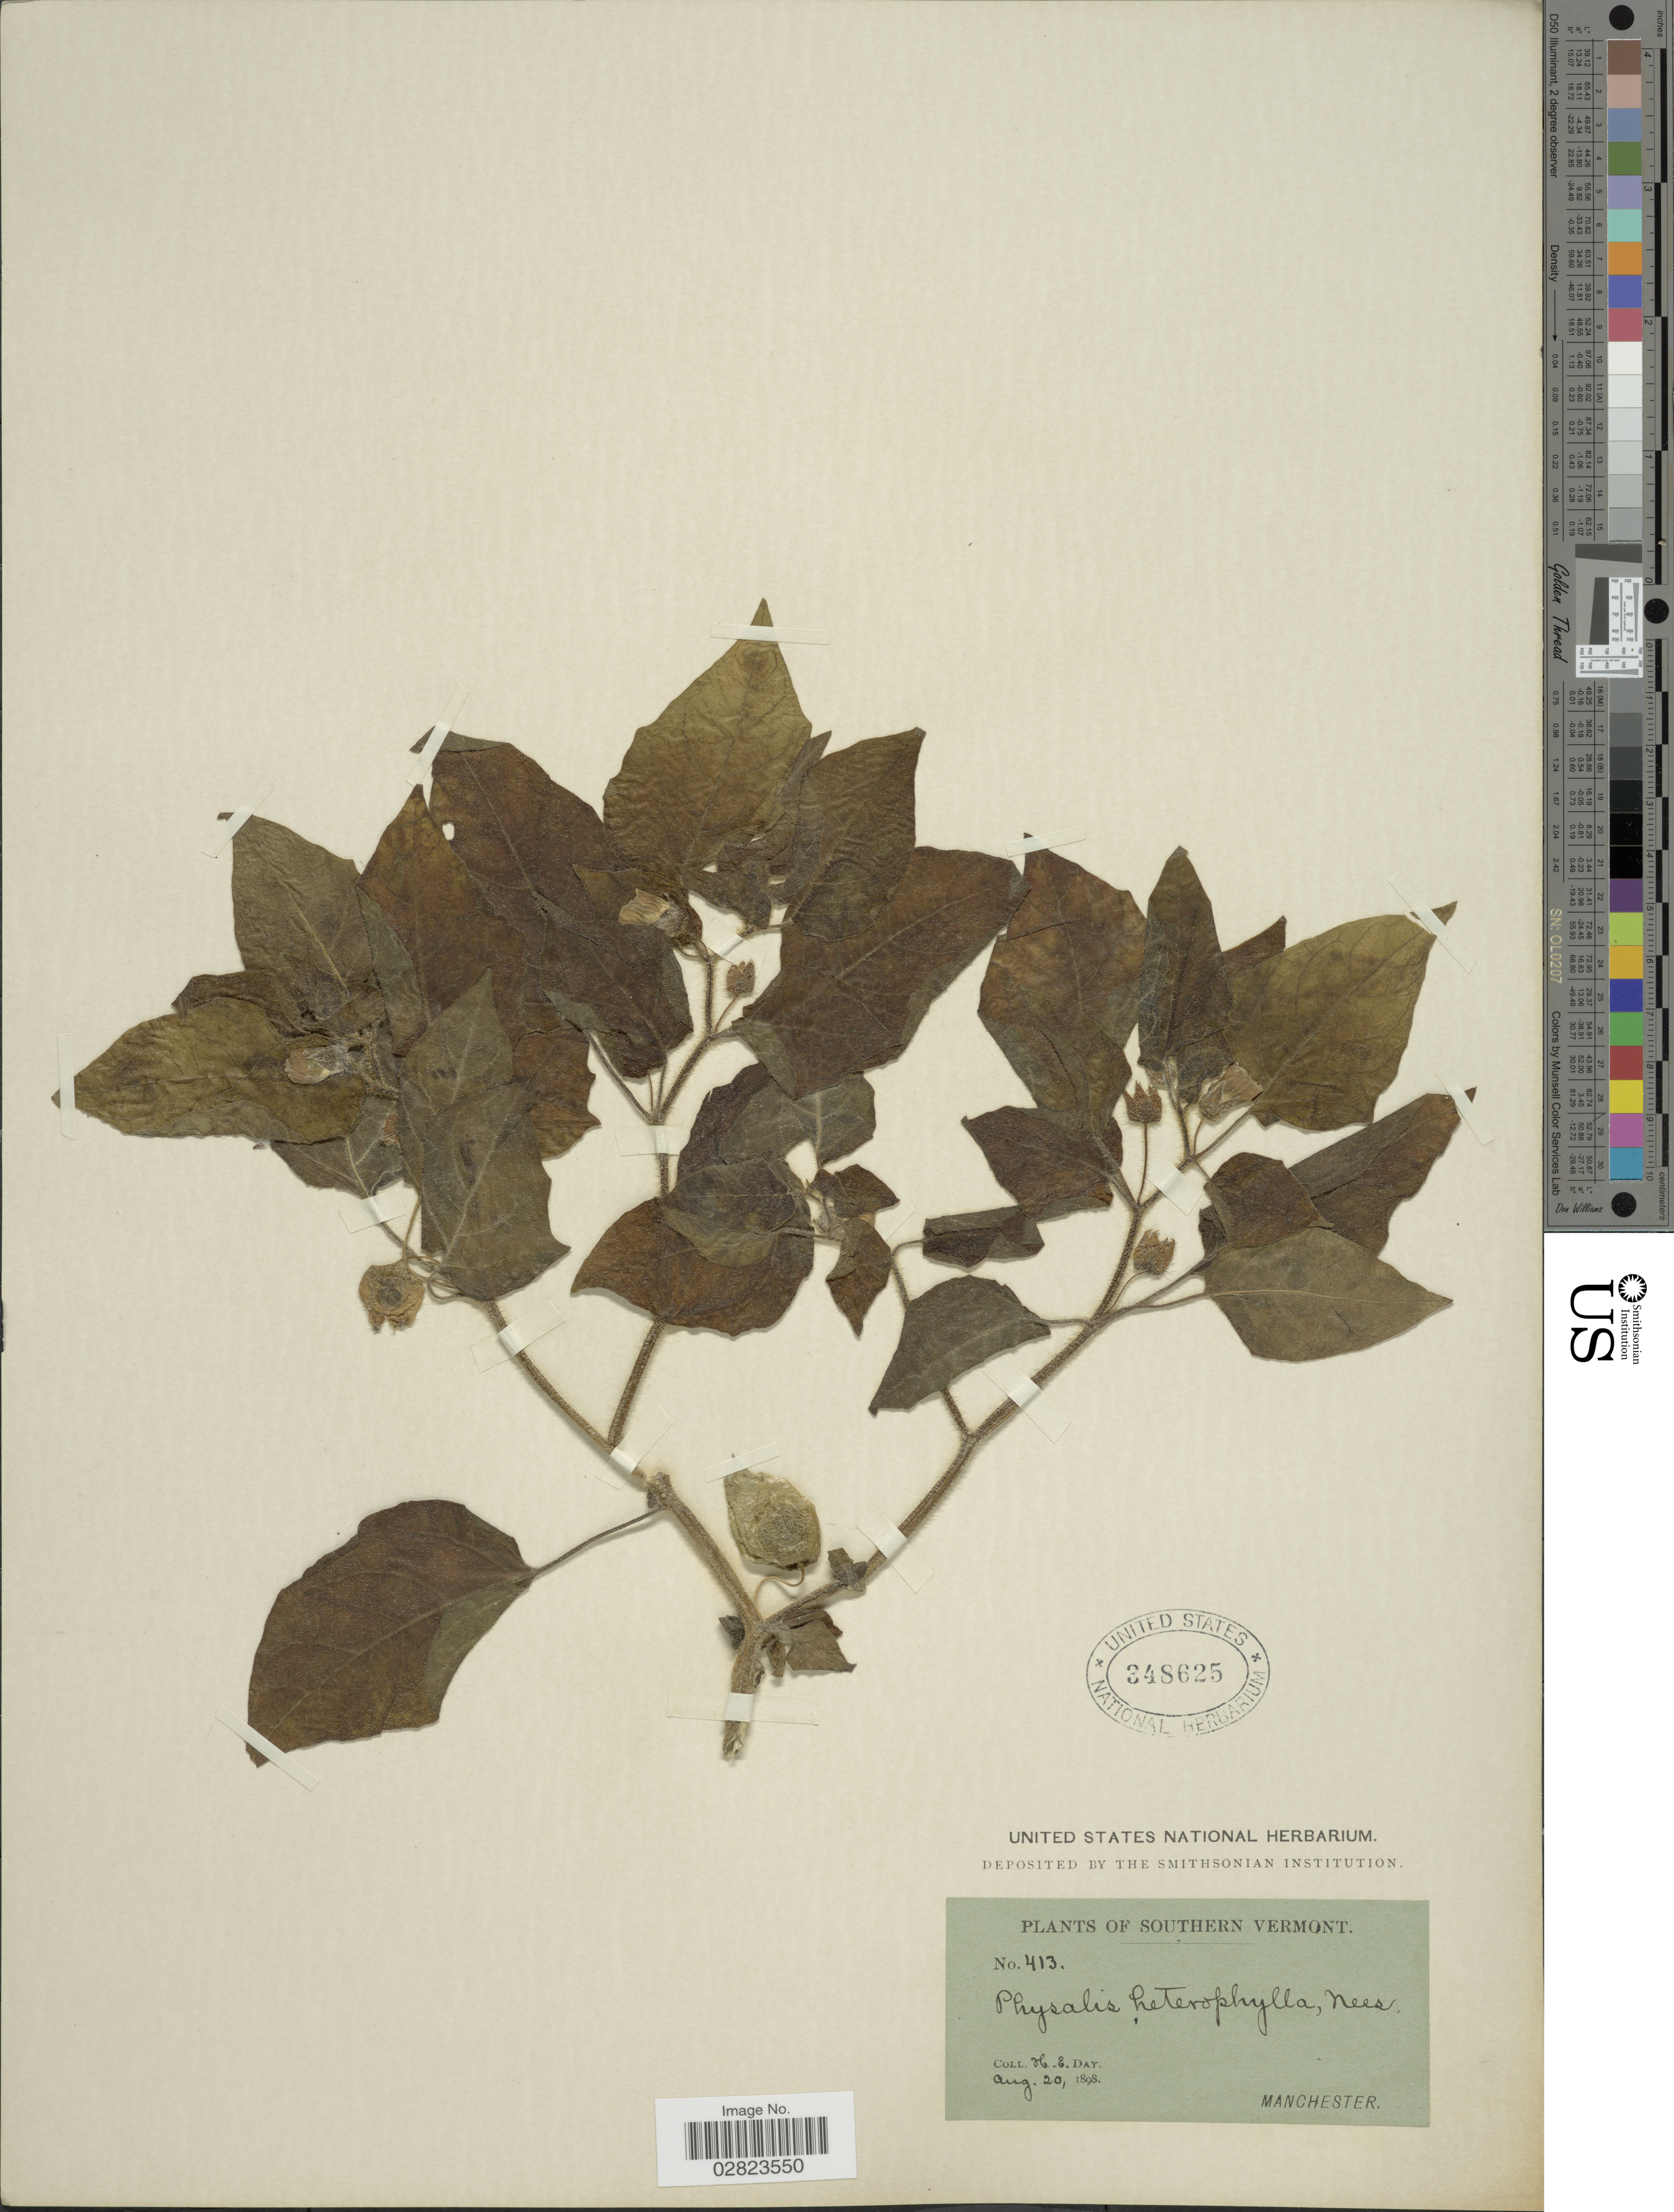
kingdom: Plantae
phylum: Tracheophyta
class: Magnoliopsida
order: Solanales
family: Solanaceae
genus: Physalis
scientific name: Physalis heterophylla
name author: Nees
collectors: H. Day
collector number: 413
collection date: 1898-08-20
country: United States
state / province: Vermont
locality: Southern Vermont. Manchester.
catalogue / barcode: US 348625